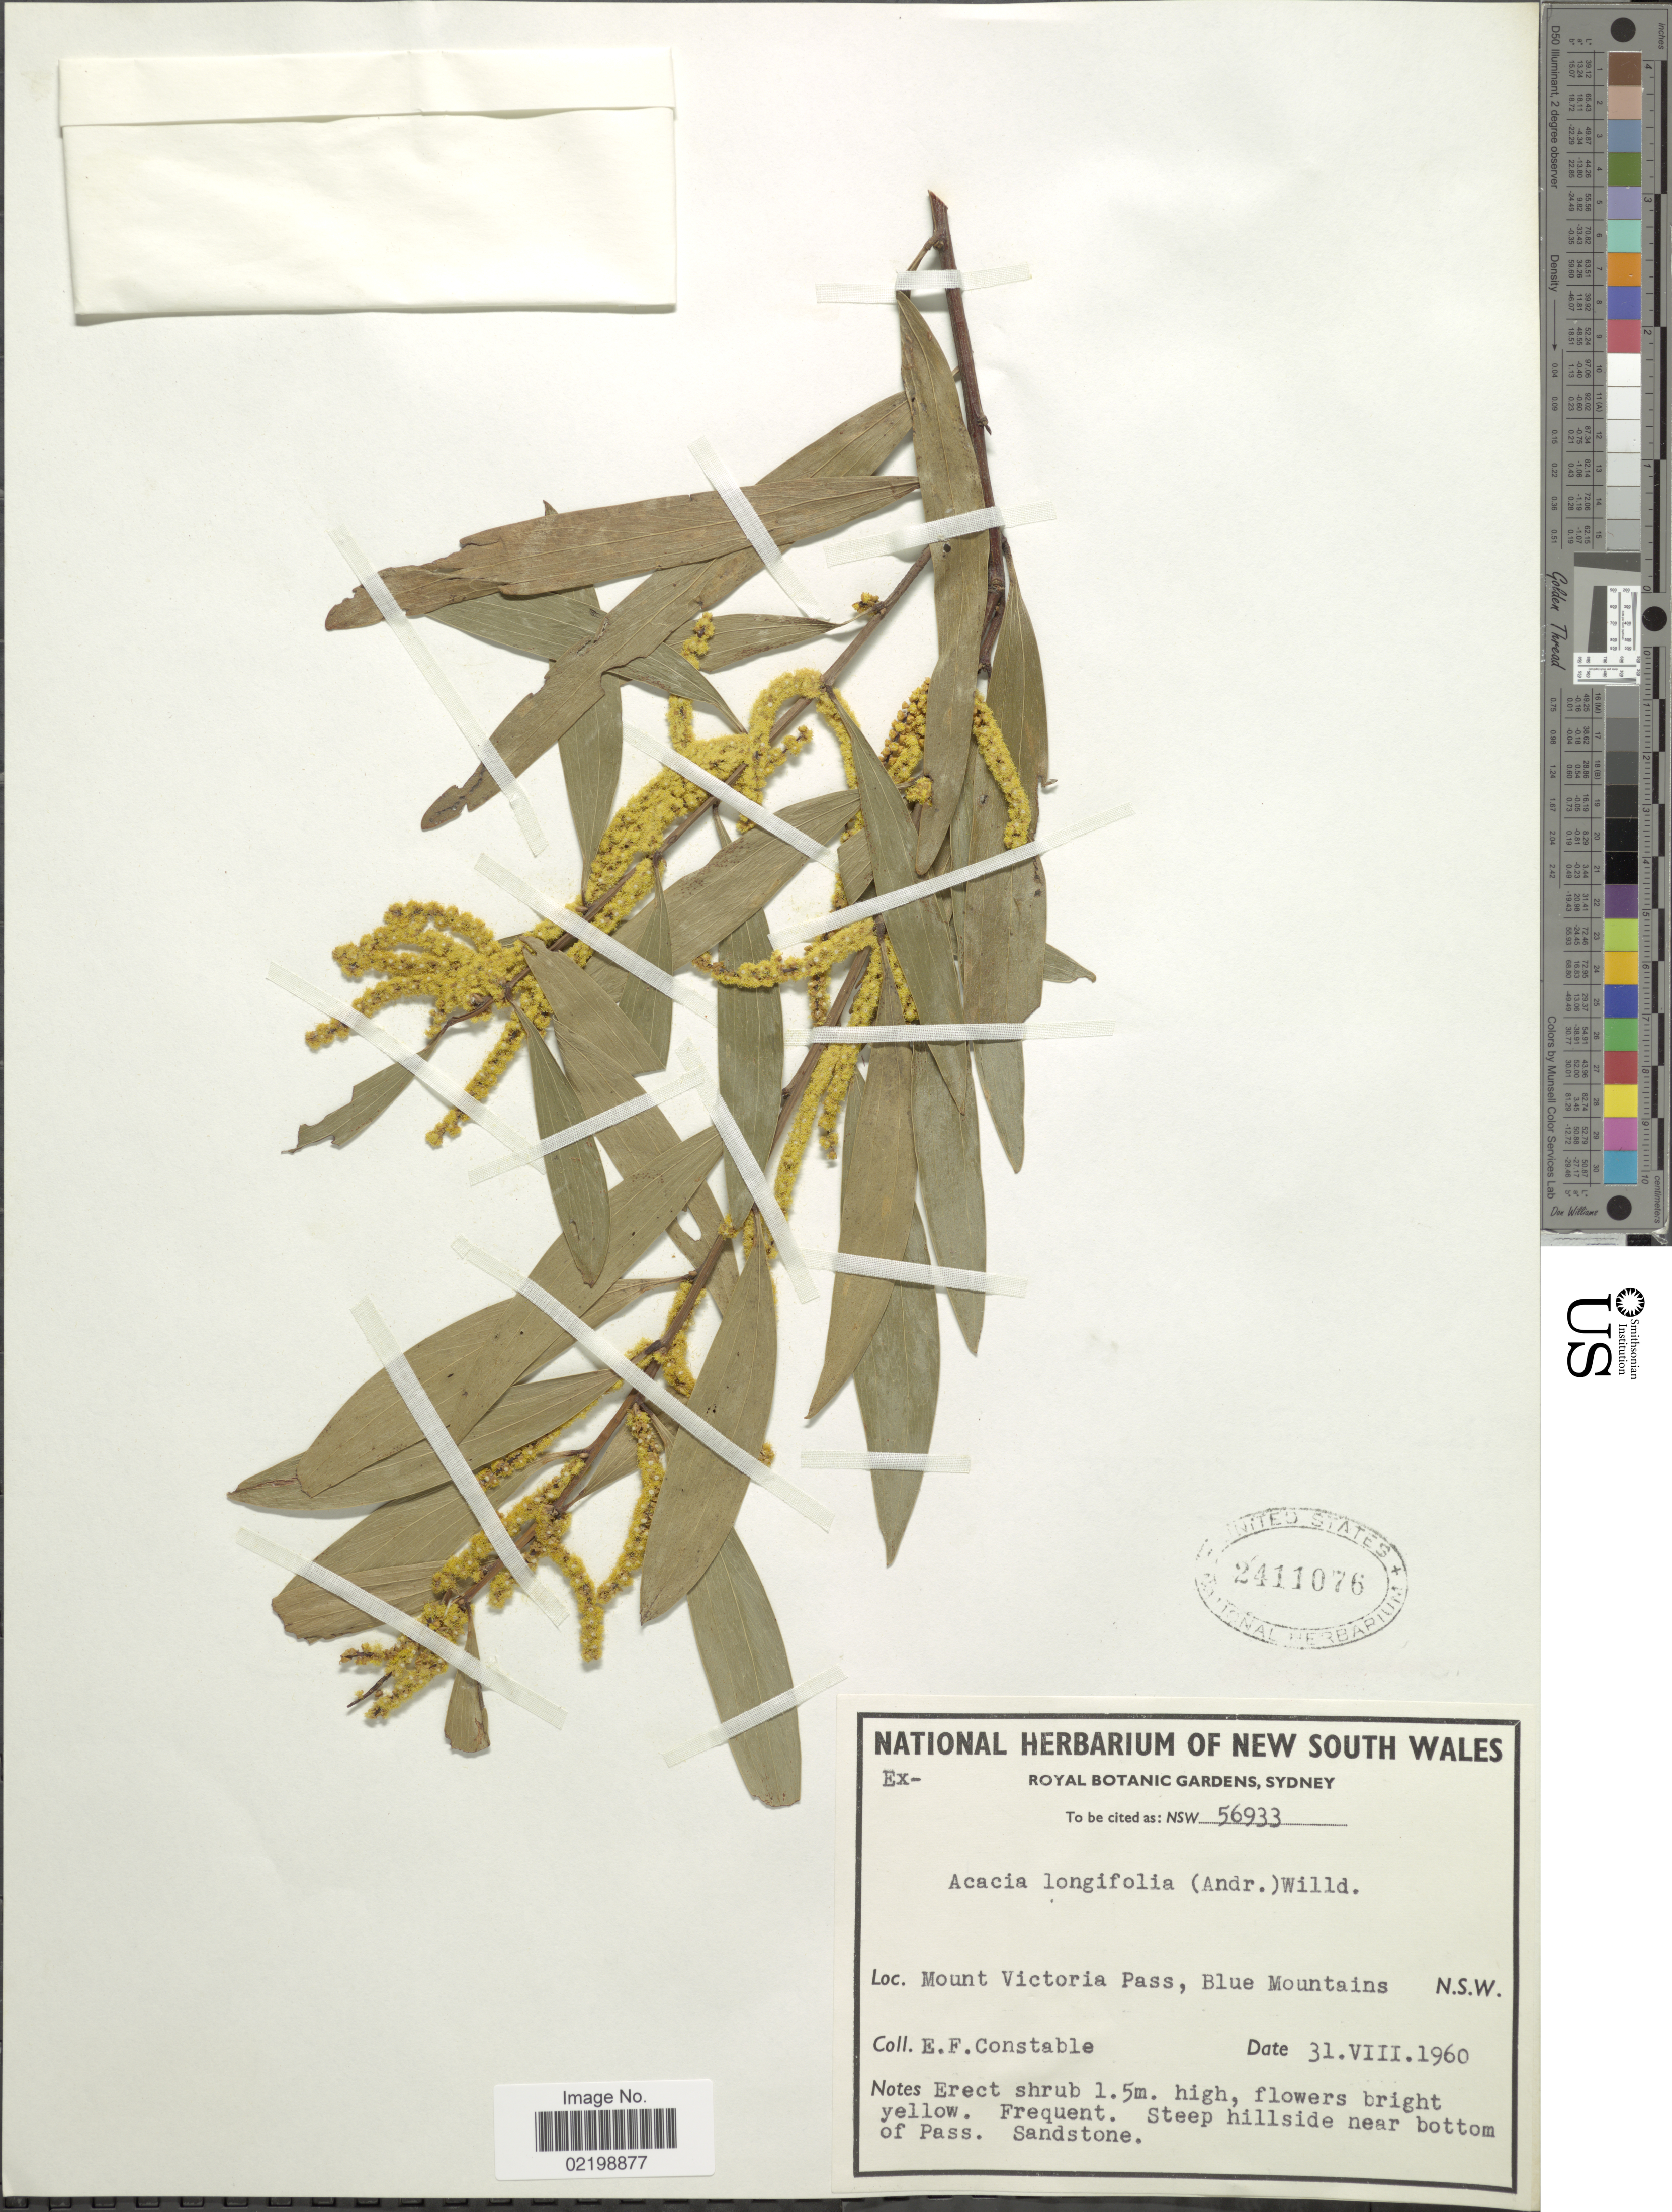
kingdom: Plantae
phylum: Tracheophyta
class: Magnoliopsida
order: Fabales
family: Fabaceae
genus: Acacia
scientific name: Acacia longifolia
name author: (Andrews) Willd.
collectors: E. F. Constable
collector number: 56933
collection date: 1960-08-31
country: Australia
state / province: New South Wales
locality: Mount Victoria Pass, Blue Mountains, N.S.W.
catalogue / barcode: US 2411076